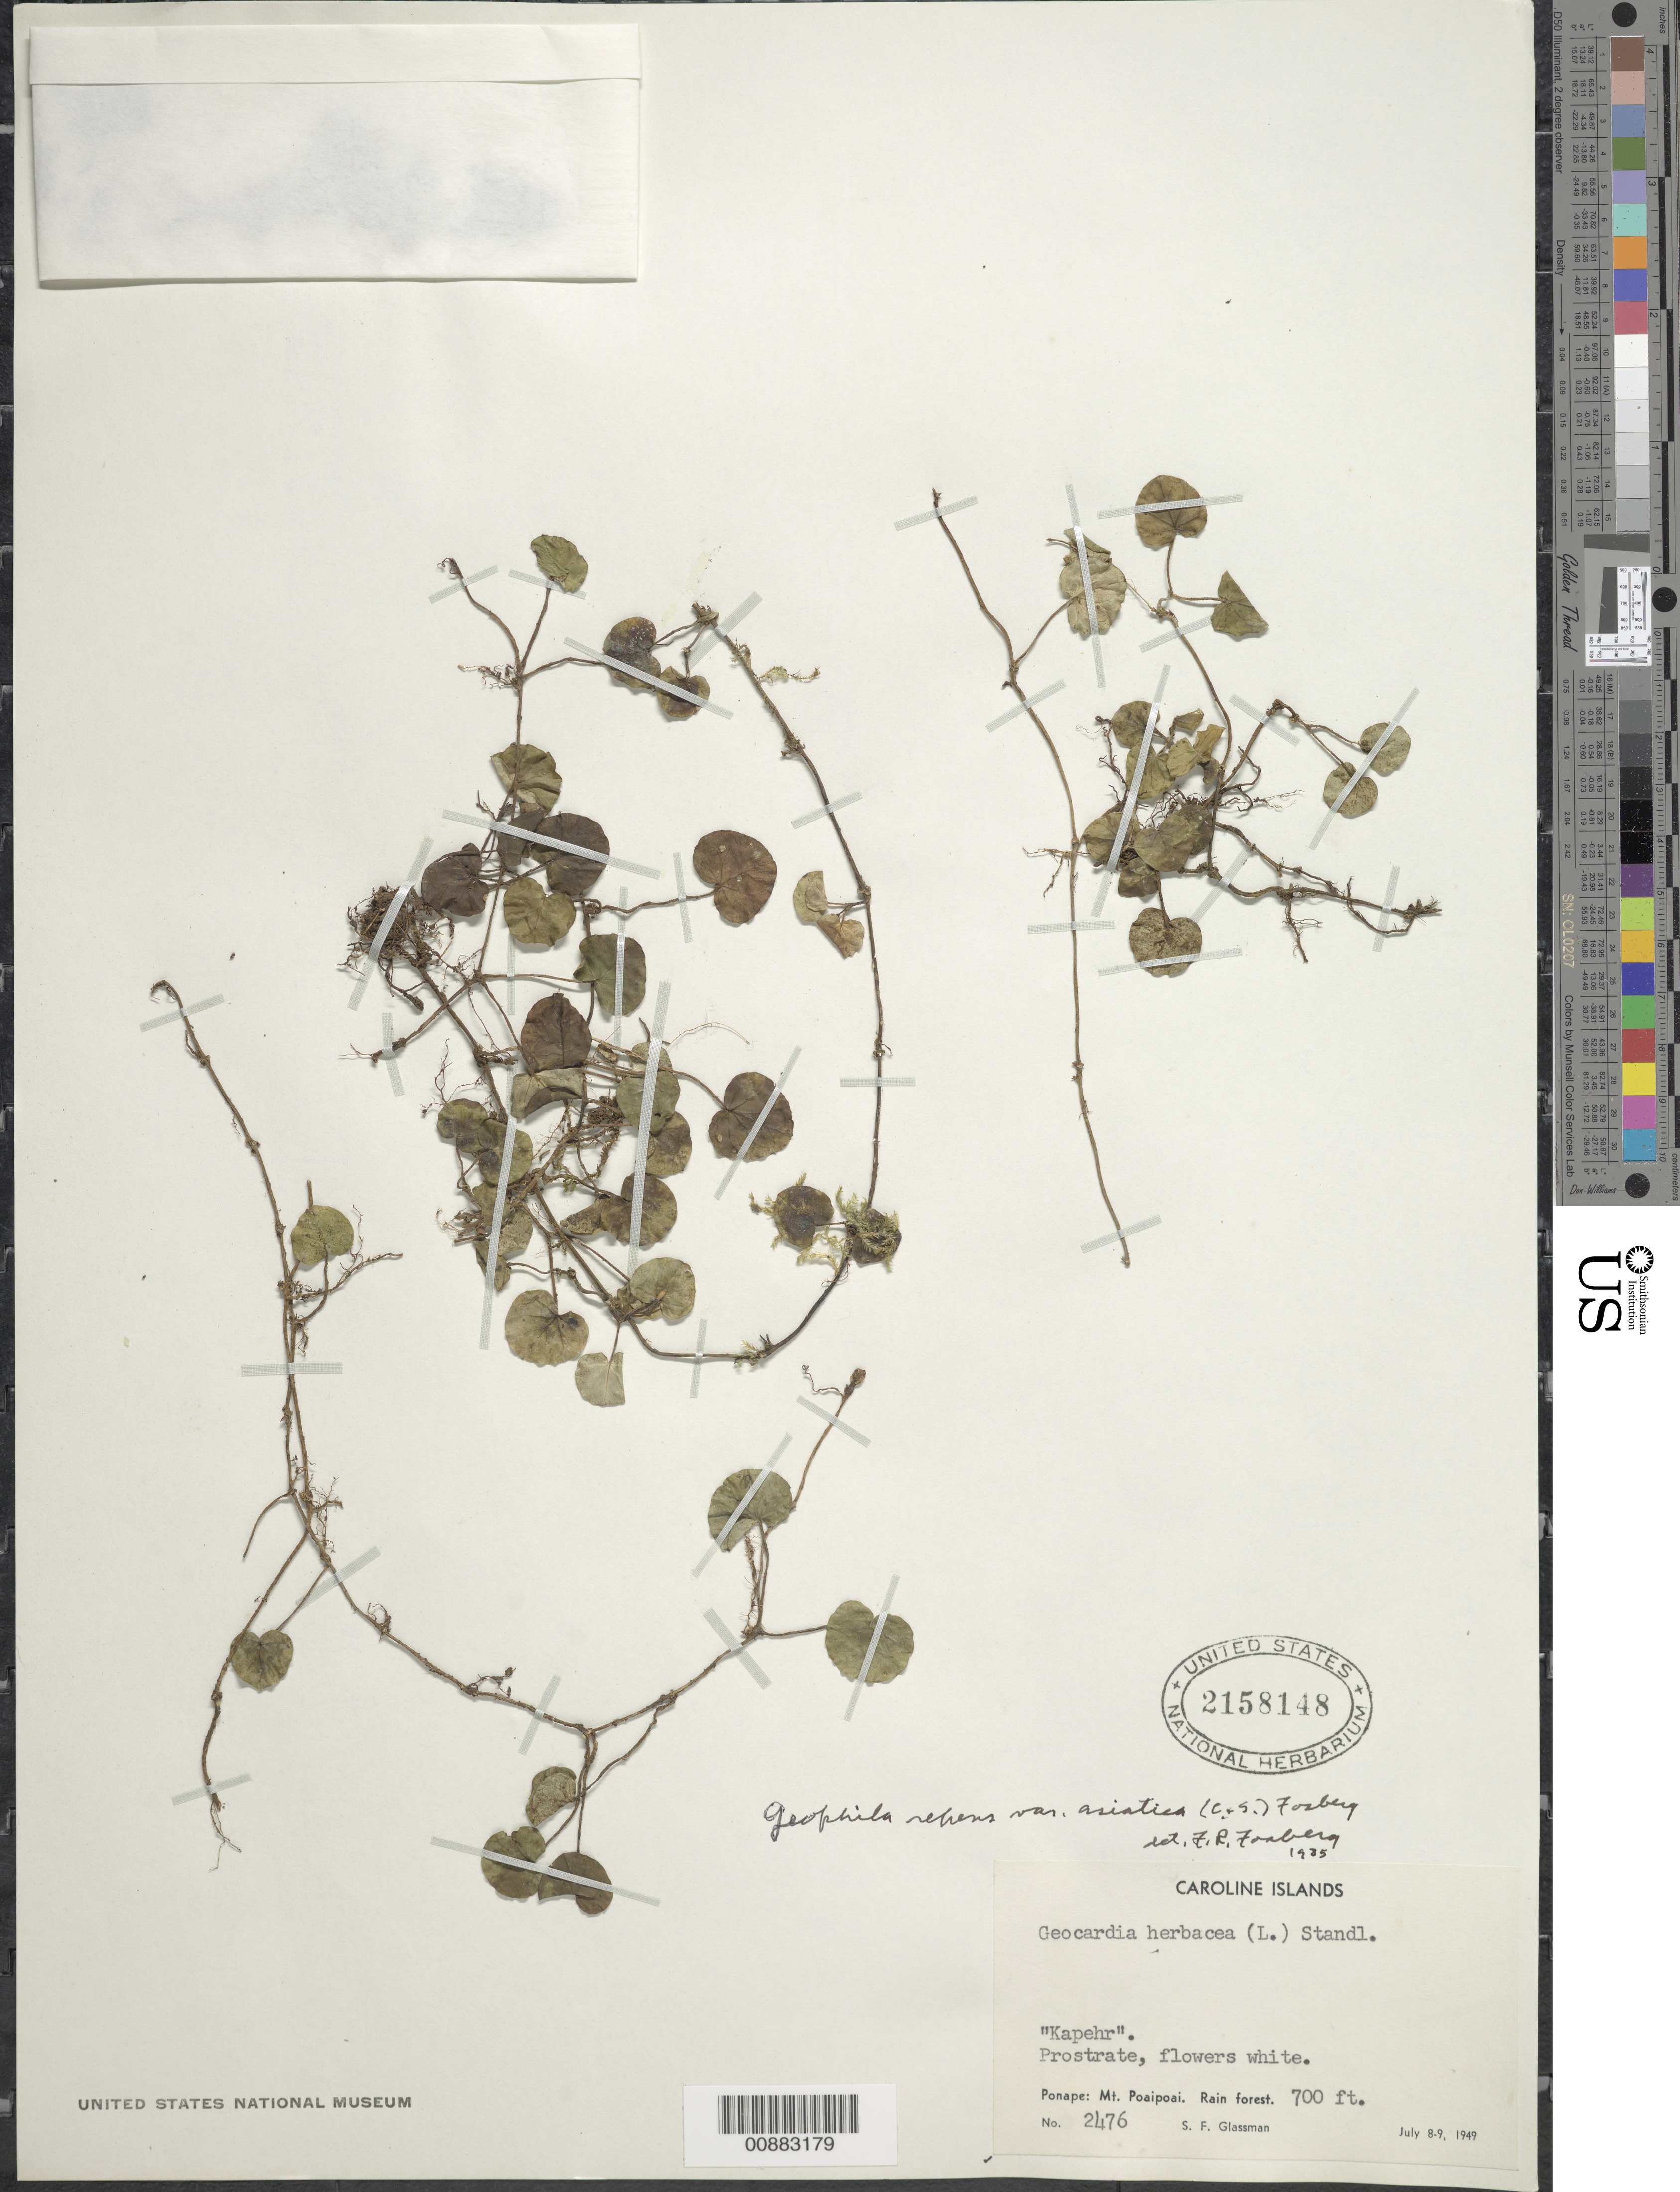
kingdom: Plantae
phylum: Tracheophyta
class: Magnoliopsida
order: Gentianales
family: Rubiaceae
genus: Geophila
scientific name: Geophila repens var. asiatica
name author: (Cham. & Schltdl.) Fosberg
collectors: S. F. Glassman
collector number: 2476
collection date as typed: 08 Jul 1949 to 09 Jul 1949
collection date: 1949-07-08/1949-07-09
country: Micronesia, Federated States of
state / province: Pohnpei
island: Pohnpei [Ponape]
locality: Mt. Poaipoai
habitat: rain forest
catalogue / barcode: US 2158148